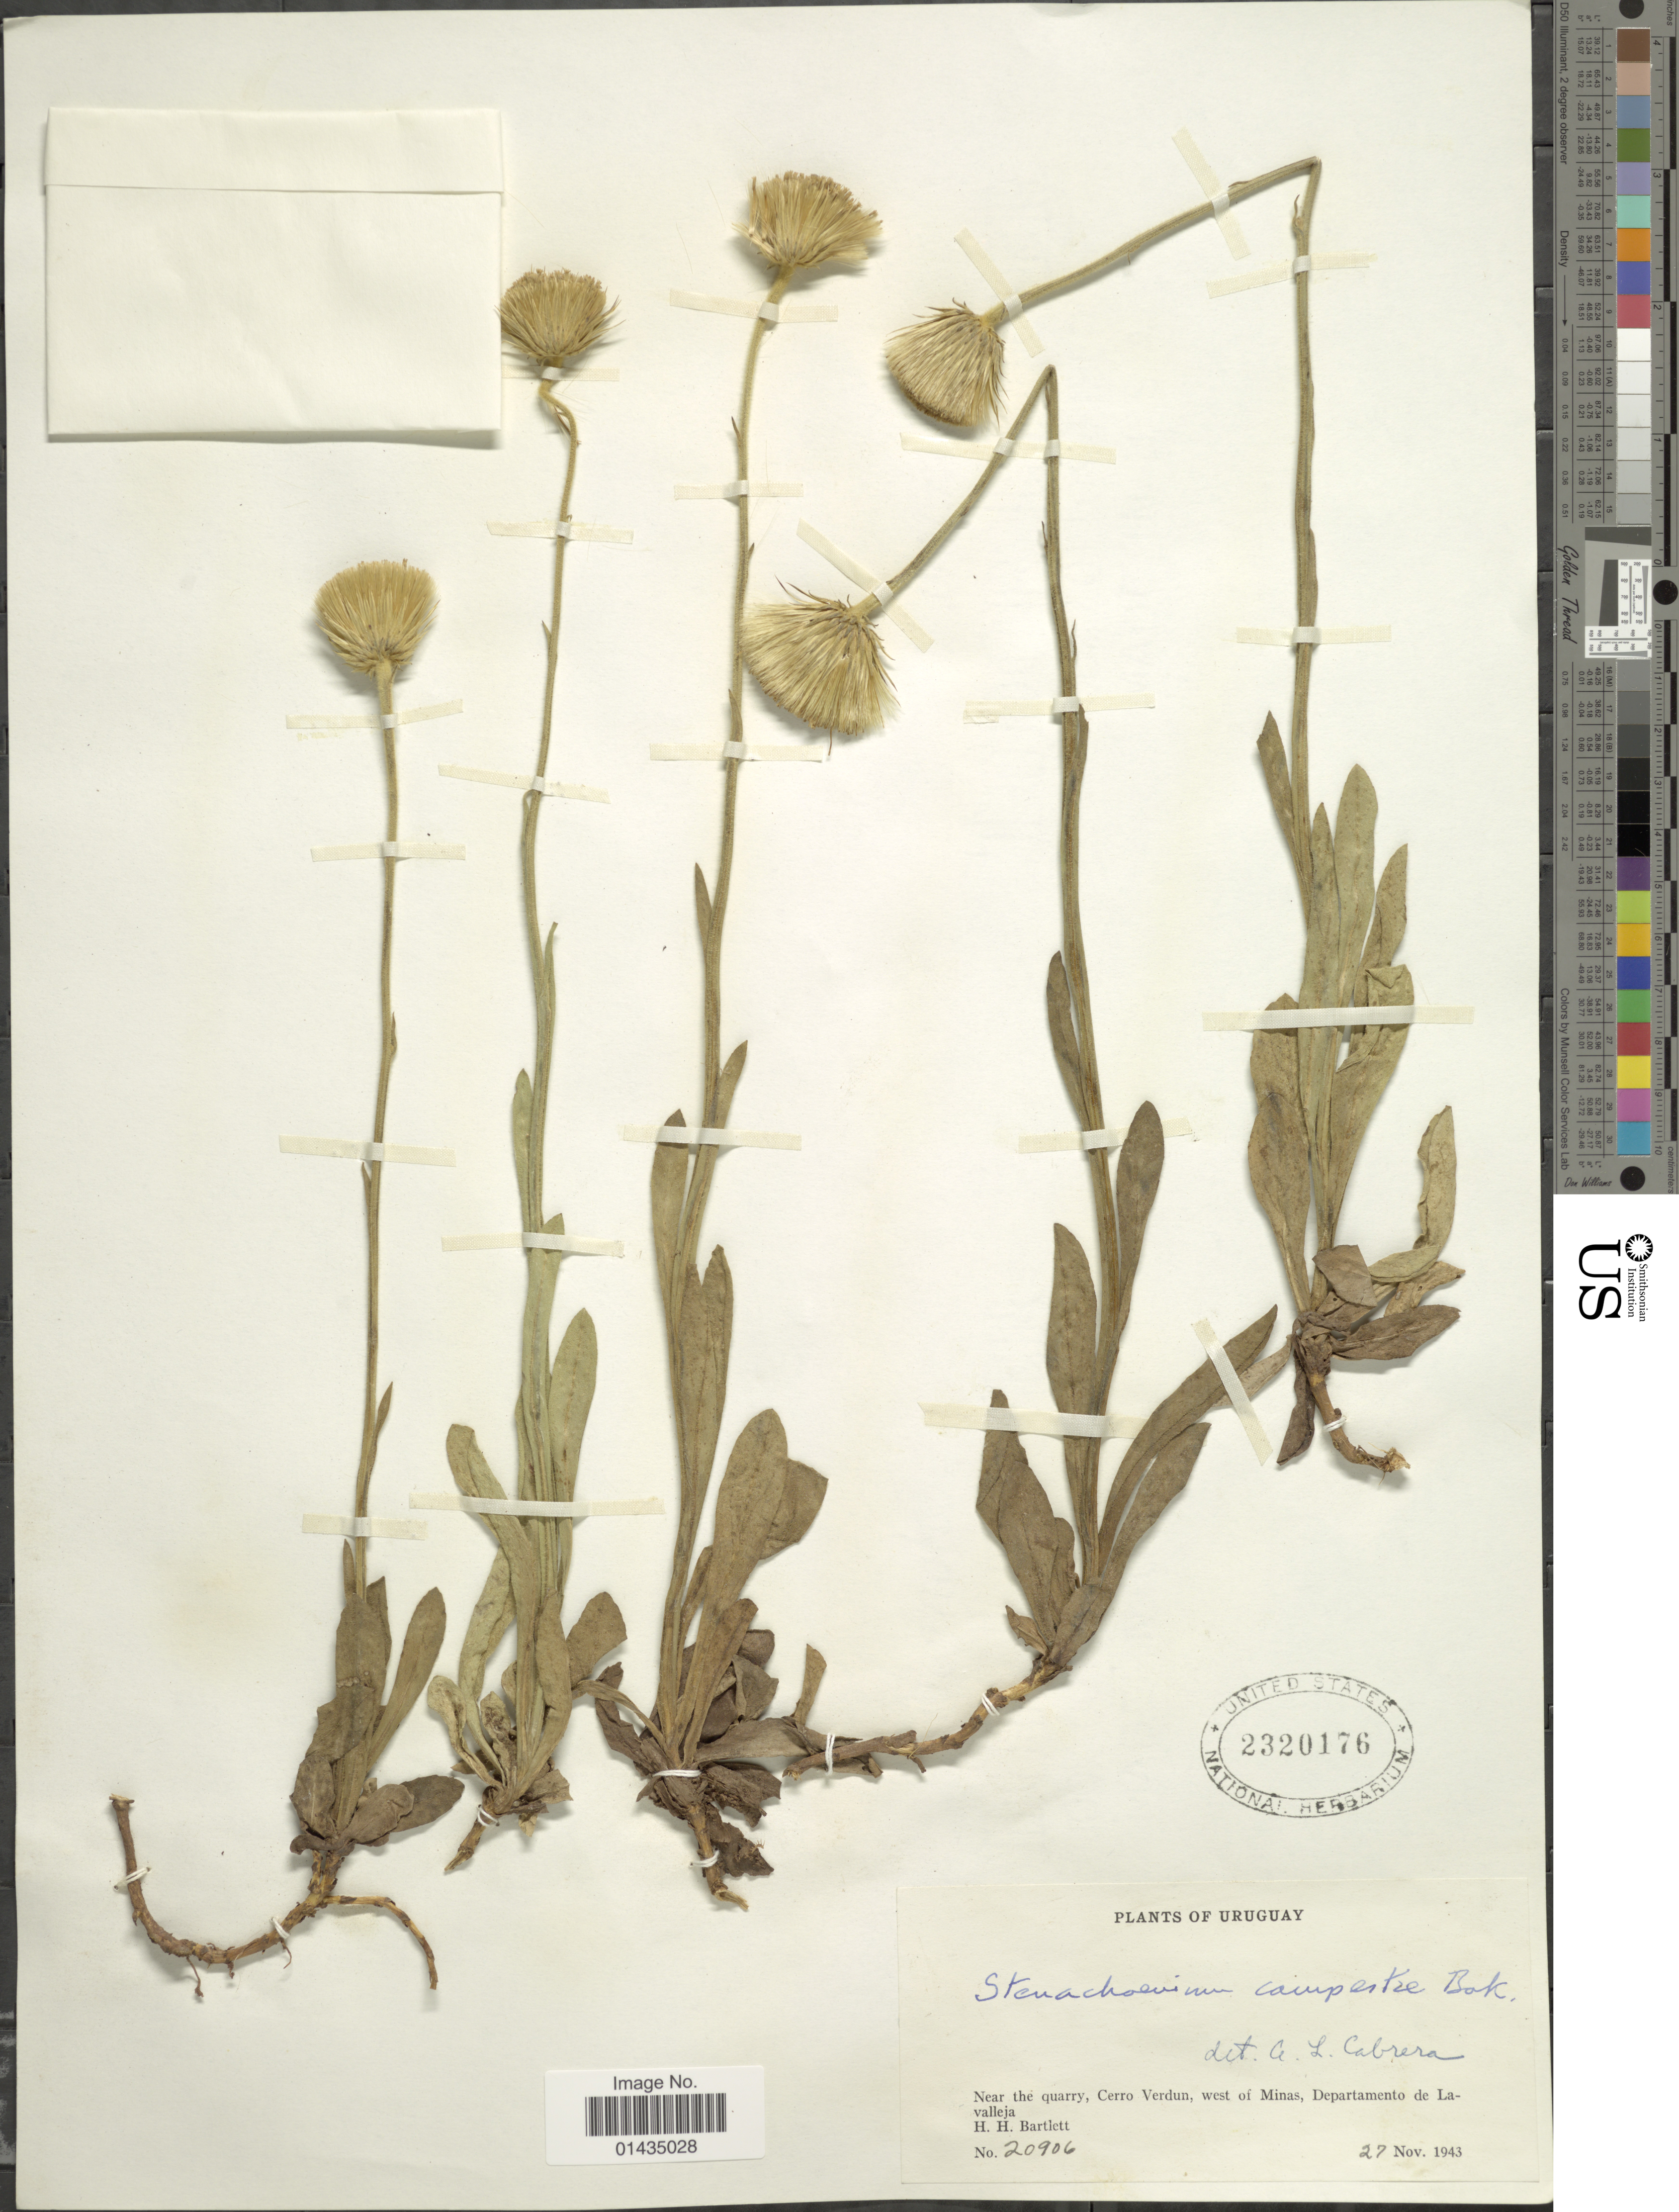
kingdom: Plantae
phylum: Tracheophyta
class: Magnoliopsida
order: Asterales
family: Asteraceae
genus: Stenachaenium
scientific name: Stenachaenium campestre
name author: Baker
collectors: H. H. Bartlett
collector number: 20906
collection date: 1943-11-27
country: Uruguay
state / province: Lavalleja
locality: Near the quarry, CerroVerdun, west of Minas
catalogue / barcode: US 2320176